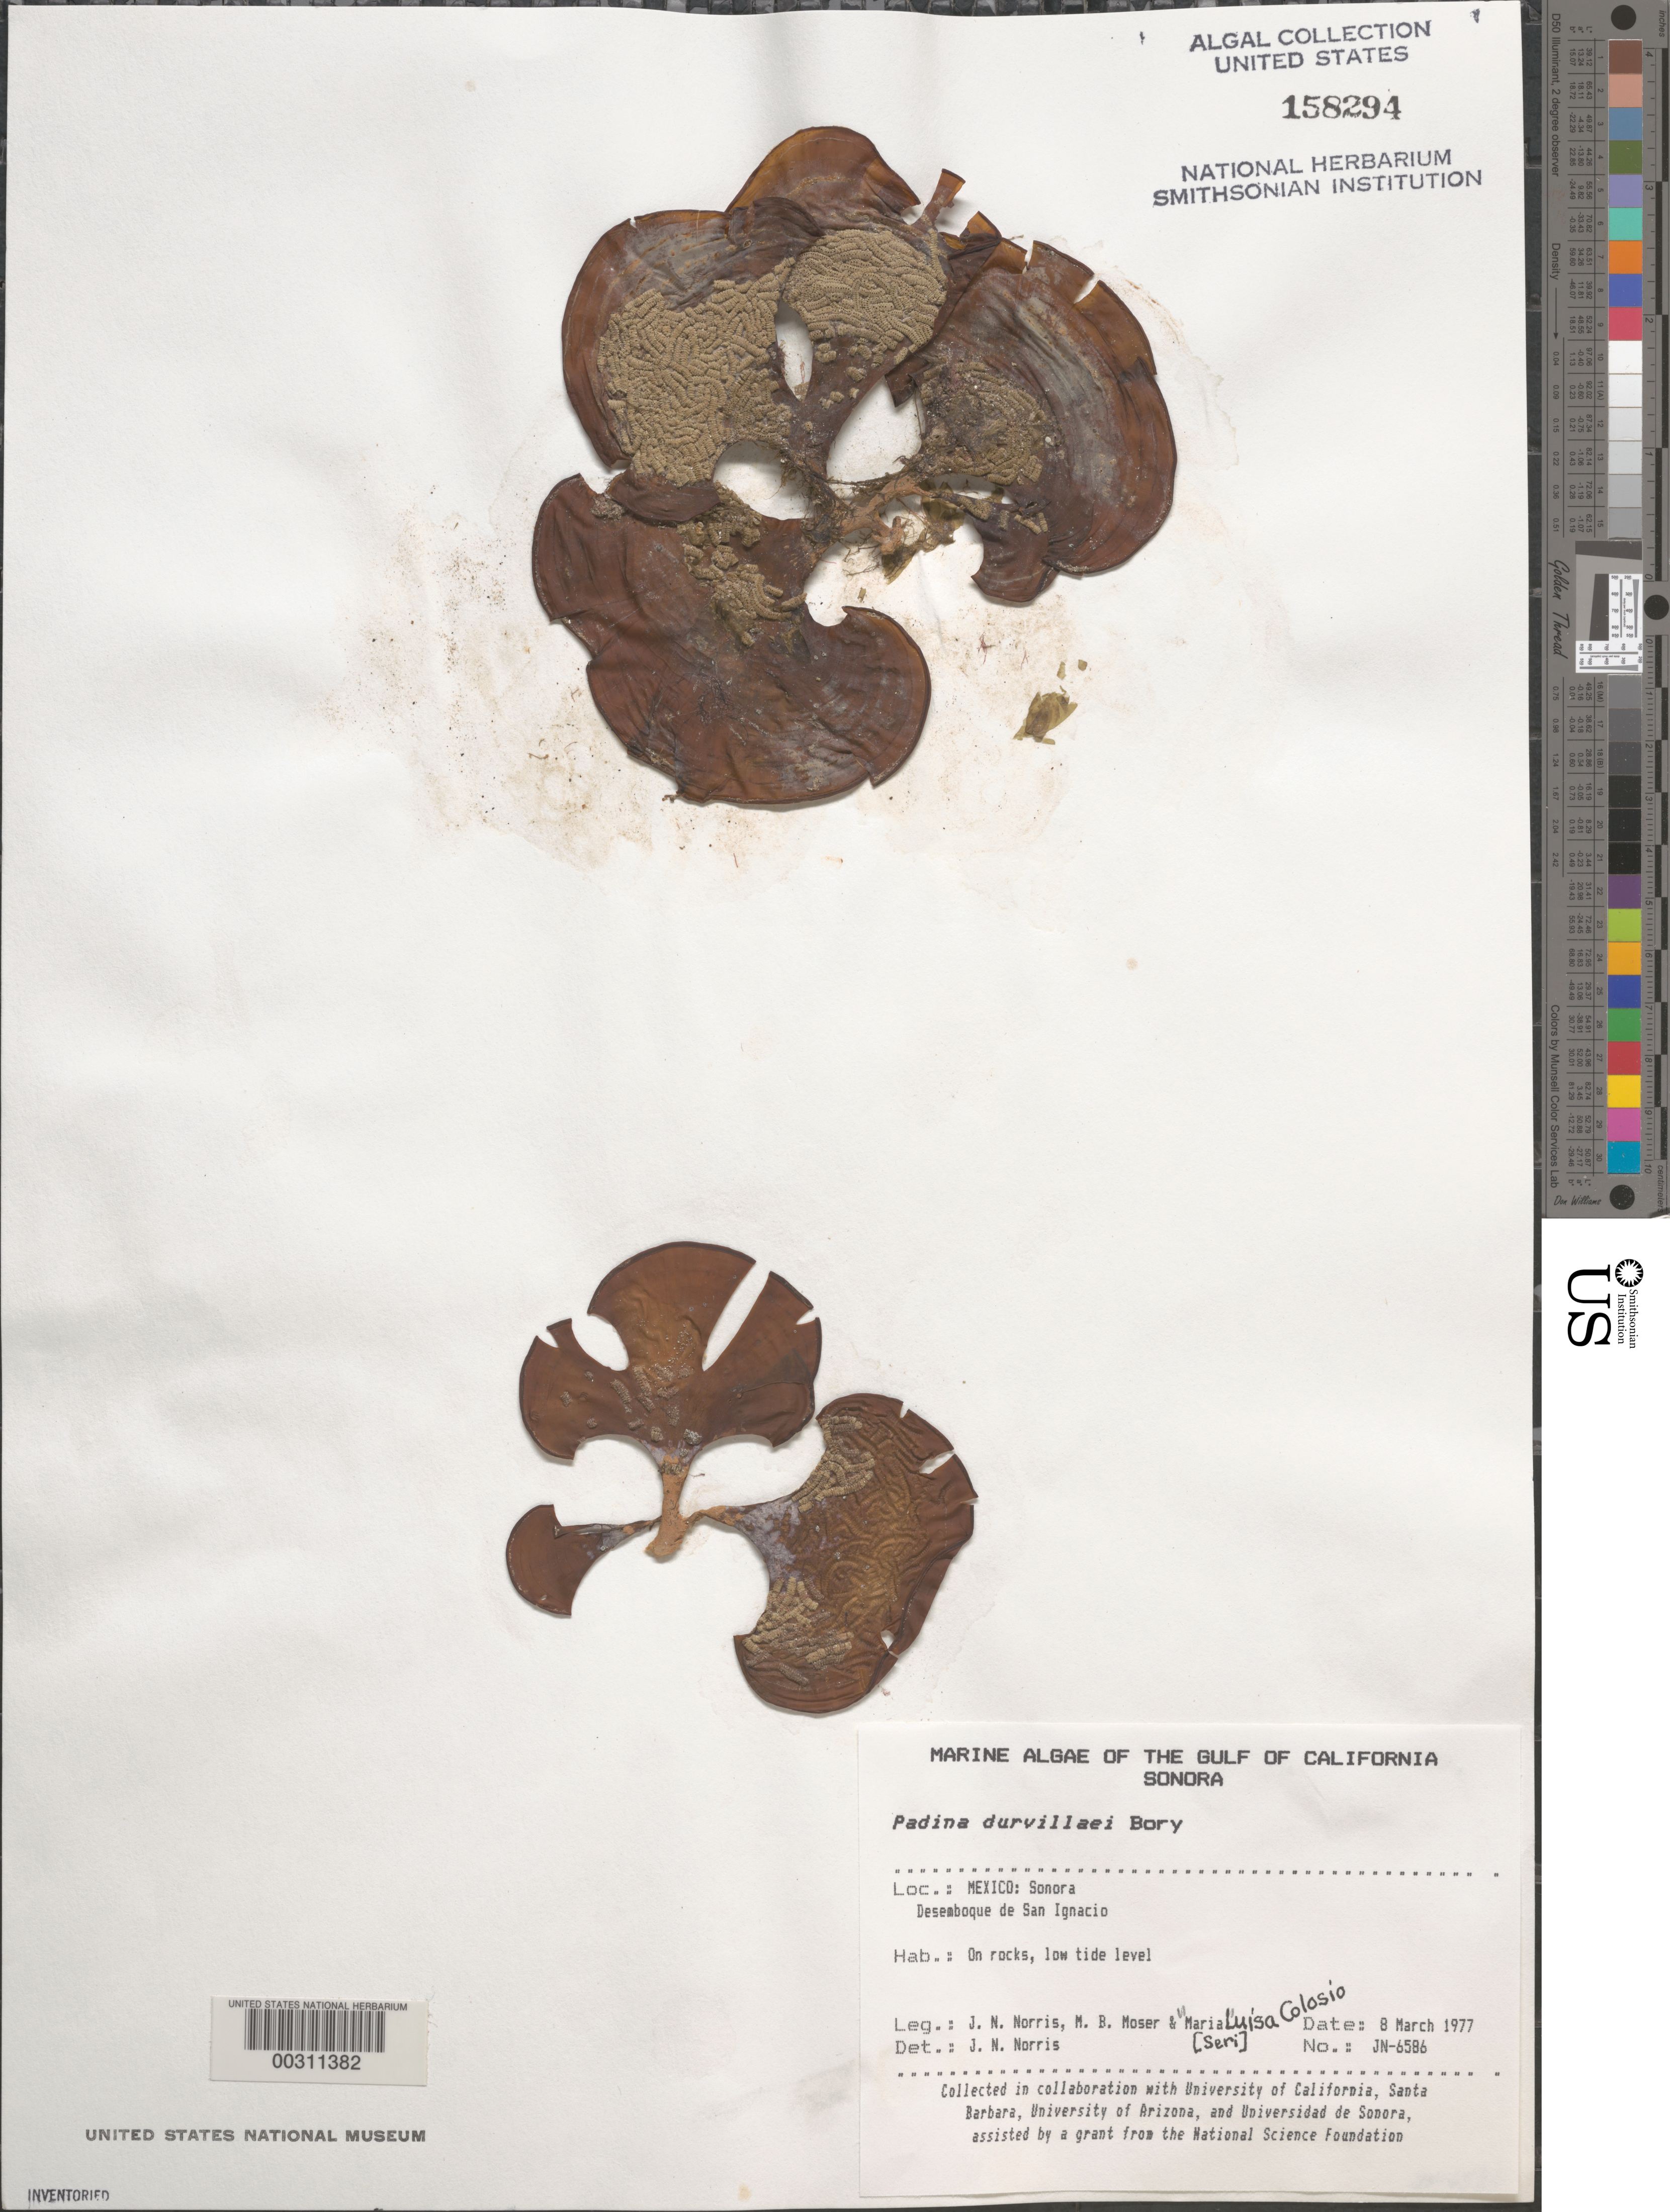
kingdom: Chromista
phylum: Ochrophyta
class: Phaeophyceae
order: Dictyotales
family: Dictyotaceae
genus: Padina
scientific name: Padina durvillaei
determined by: Norris, James N.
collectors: J. N. Norris, M. Moser & M. Colosio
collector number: JN-6586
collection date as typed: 08 Mar 1977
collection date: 1977-03-08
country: Mexico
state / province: Sonora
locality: Desemboque de San Ignacio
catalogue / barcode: US 158294